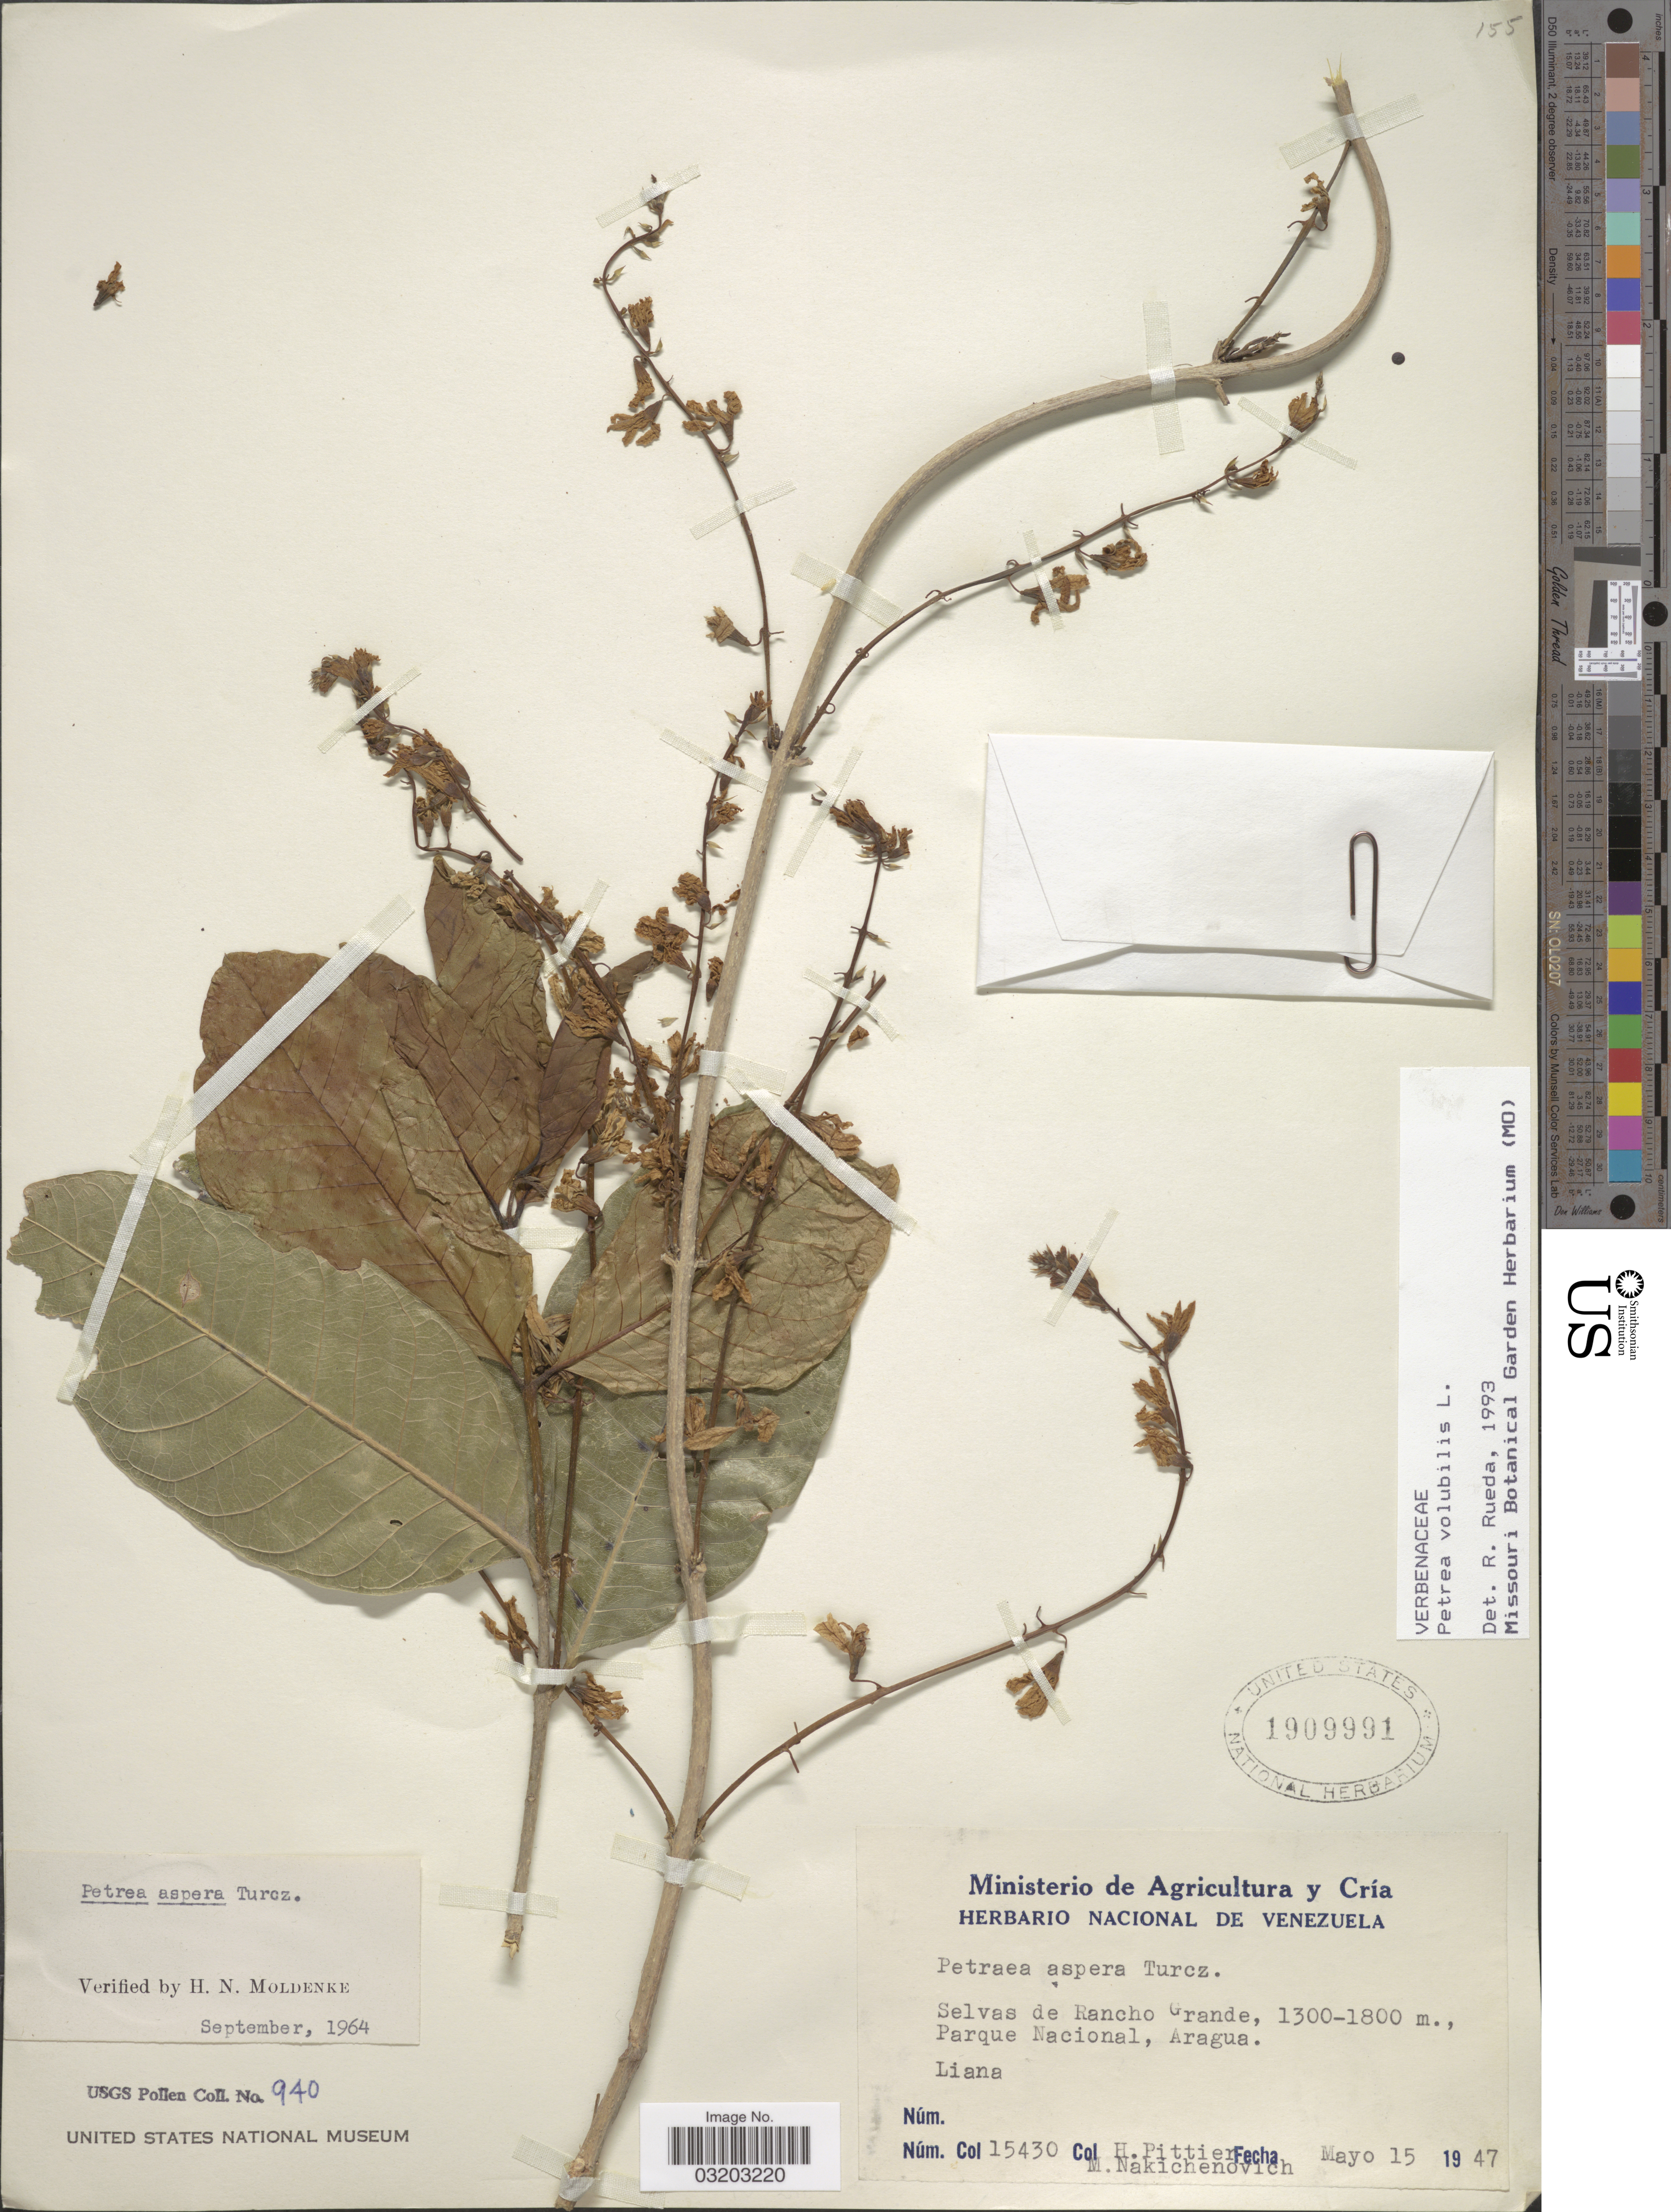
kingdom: Plantae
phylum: Tracheophyta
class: Magnoliopsida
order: Lamiales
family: Verbenaceae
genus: Petrea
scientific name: Petrea volubilis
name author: L.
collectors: H. F. Pittier & M. Nakichenovich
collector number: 15430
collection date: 1947-05-15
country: Venezuela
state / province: Aragua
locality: Selvas de Rancho Grande, Parque Nacional.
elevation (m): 1300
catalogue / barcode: US 1909991